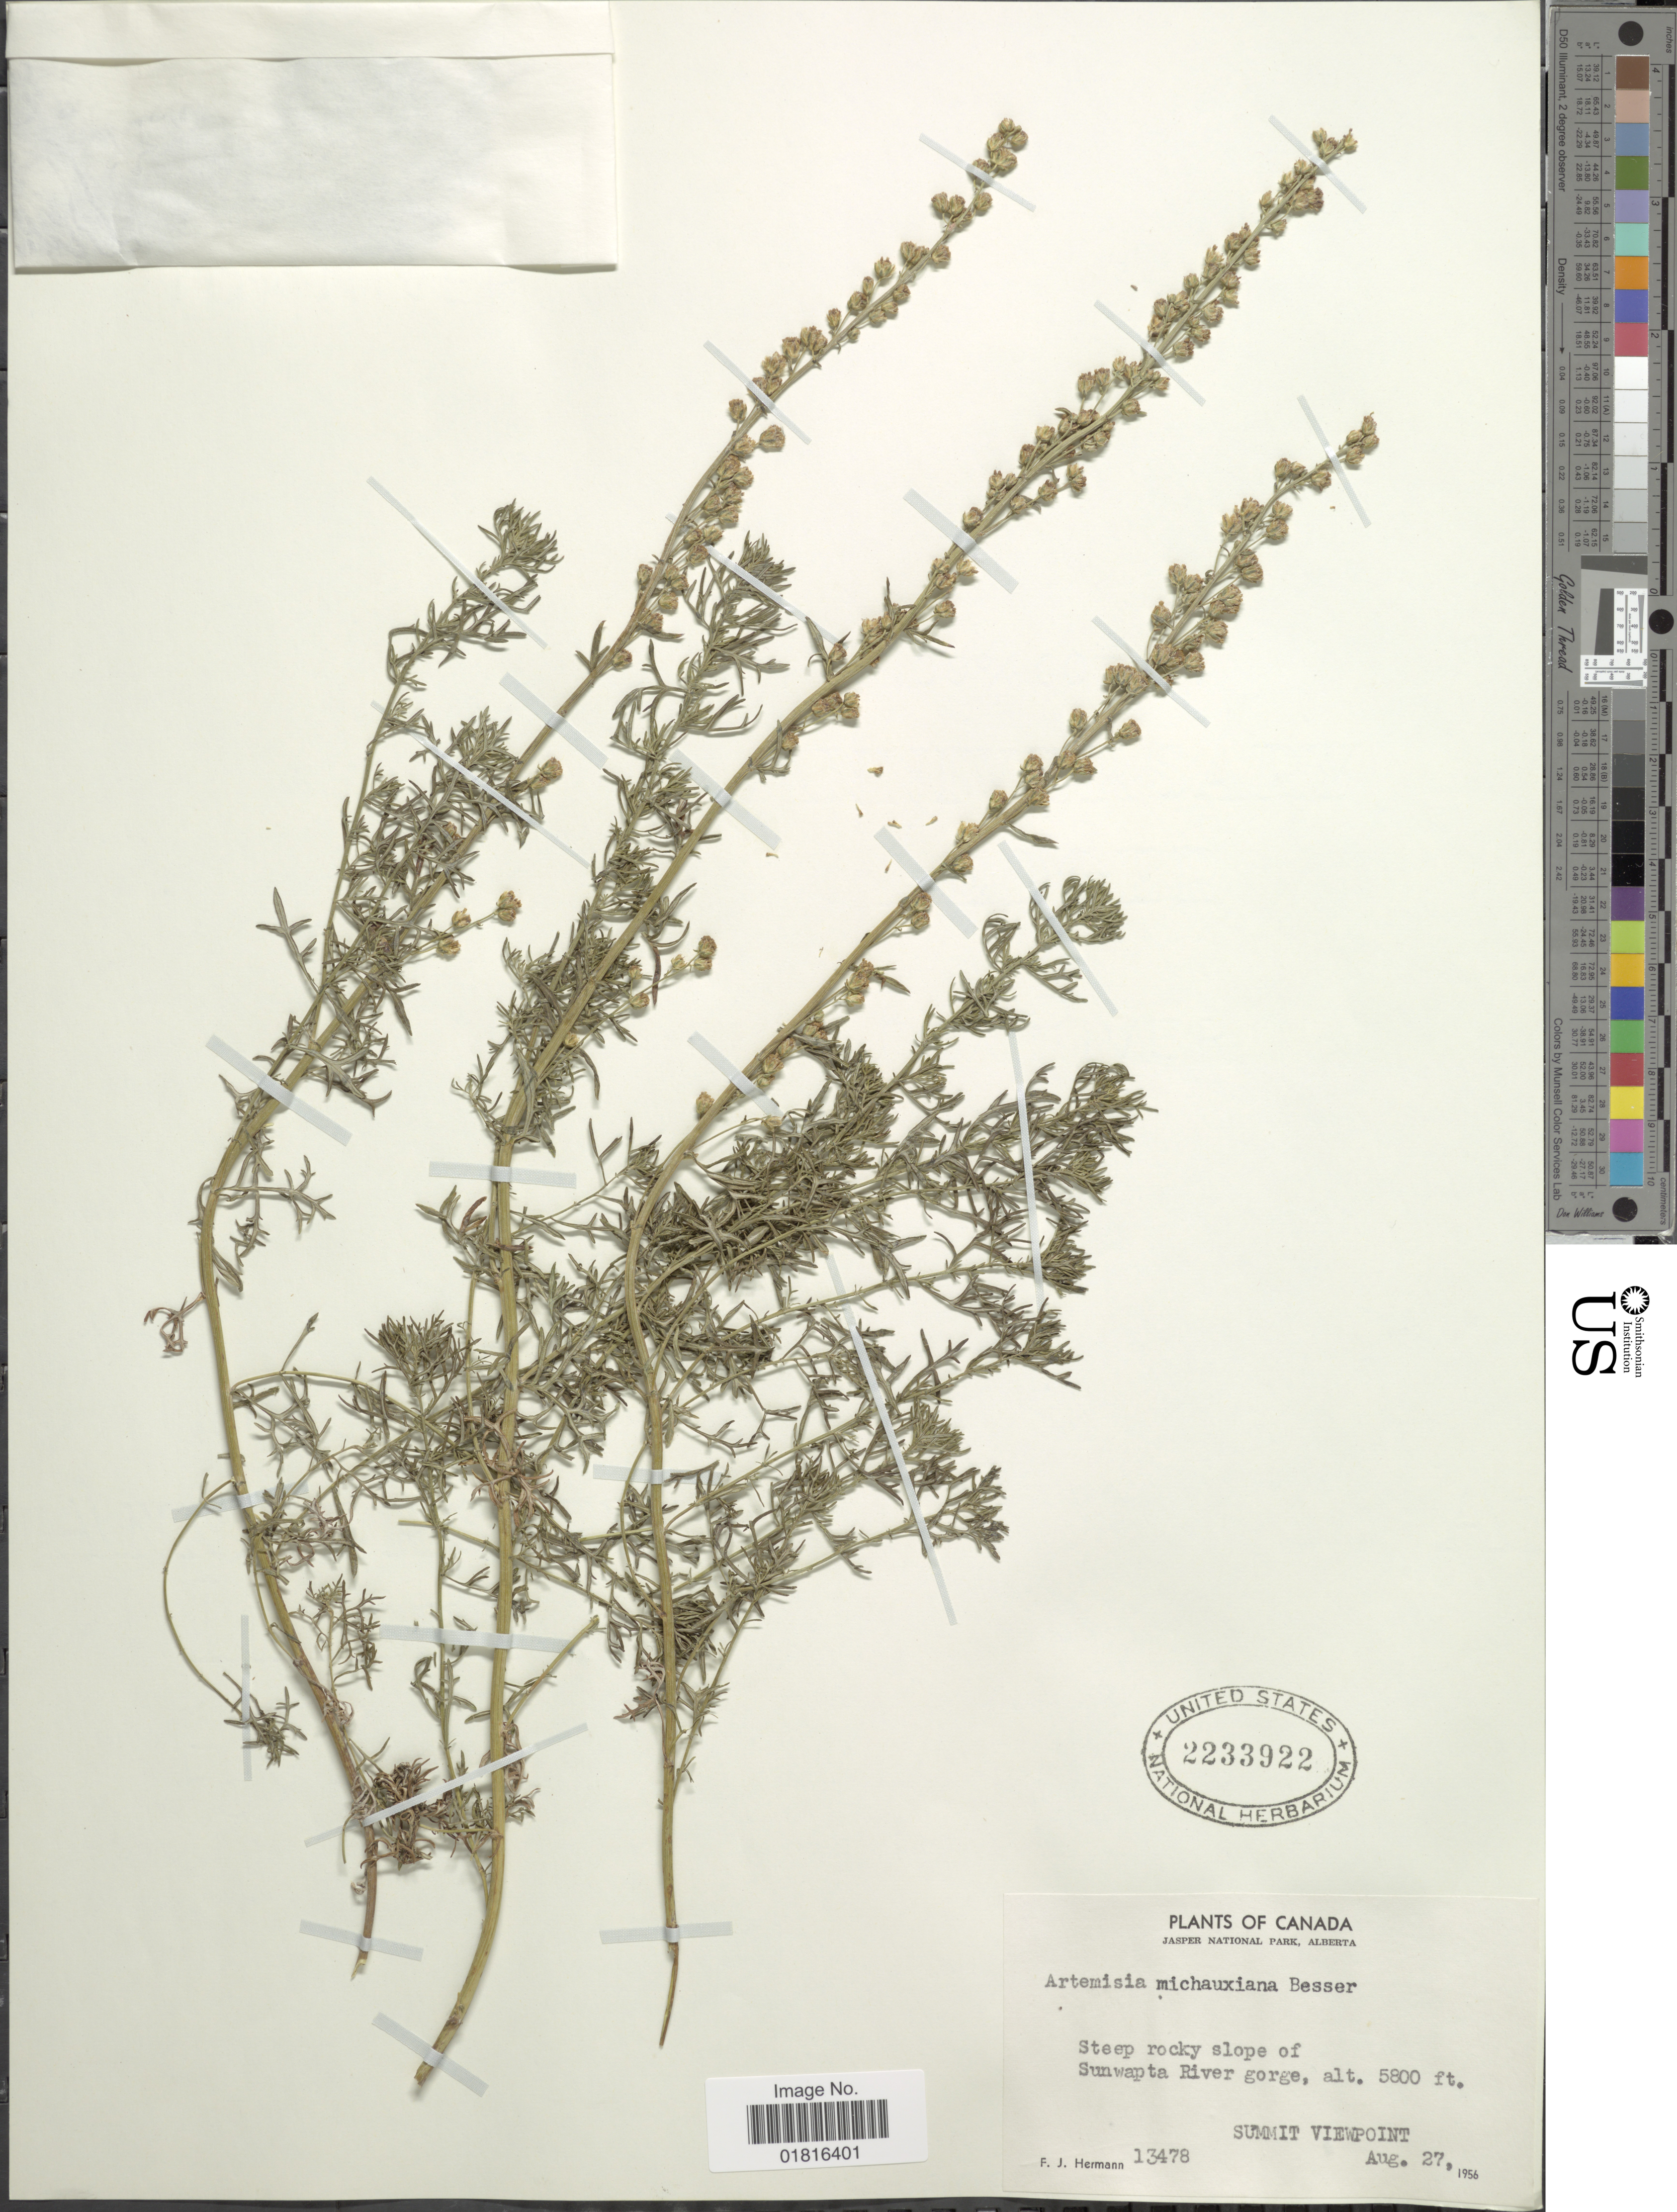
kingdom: Plantae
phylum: Tracheophyta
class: Magnoliopsida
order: Asterales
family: Asteraceae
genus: Artemisia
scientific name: Artemisia michauxiana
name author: Besser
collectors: F. J. Hermann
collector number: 13478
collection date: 1956-08-27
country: Canada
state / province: Alberta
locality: Jasper National Park, Steep rocky slope of Sunwapta River gorge, Summit Viewpoint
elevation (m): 1768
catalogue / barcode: US 2233922